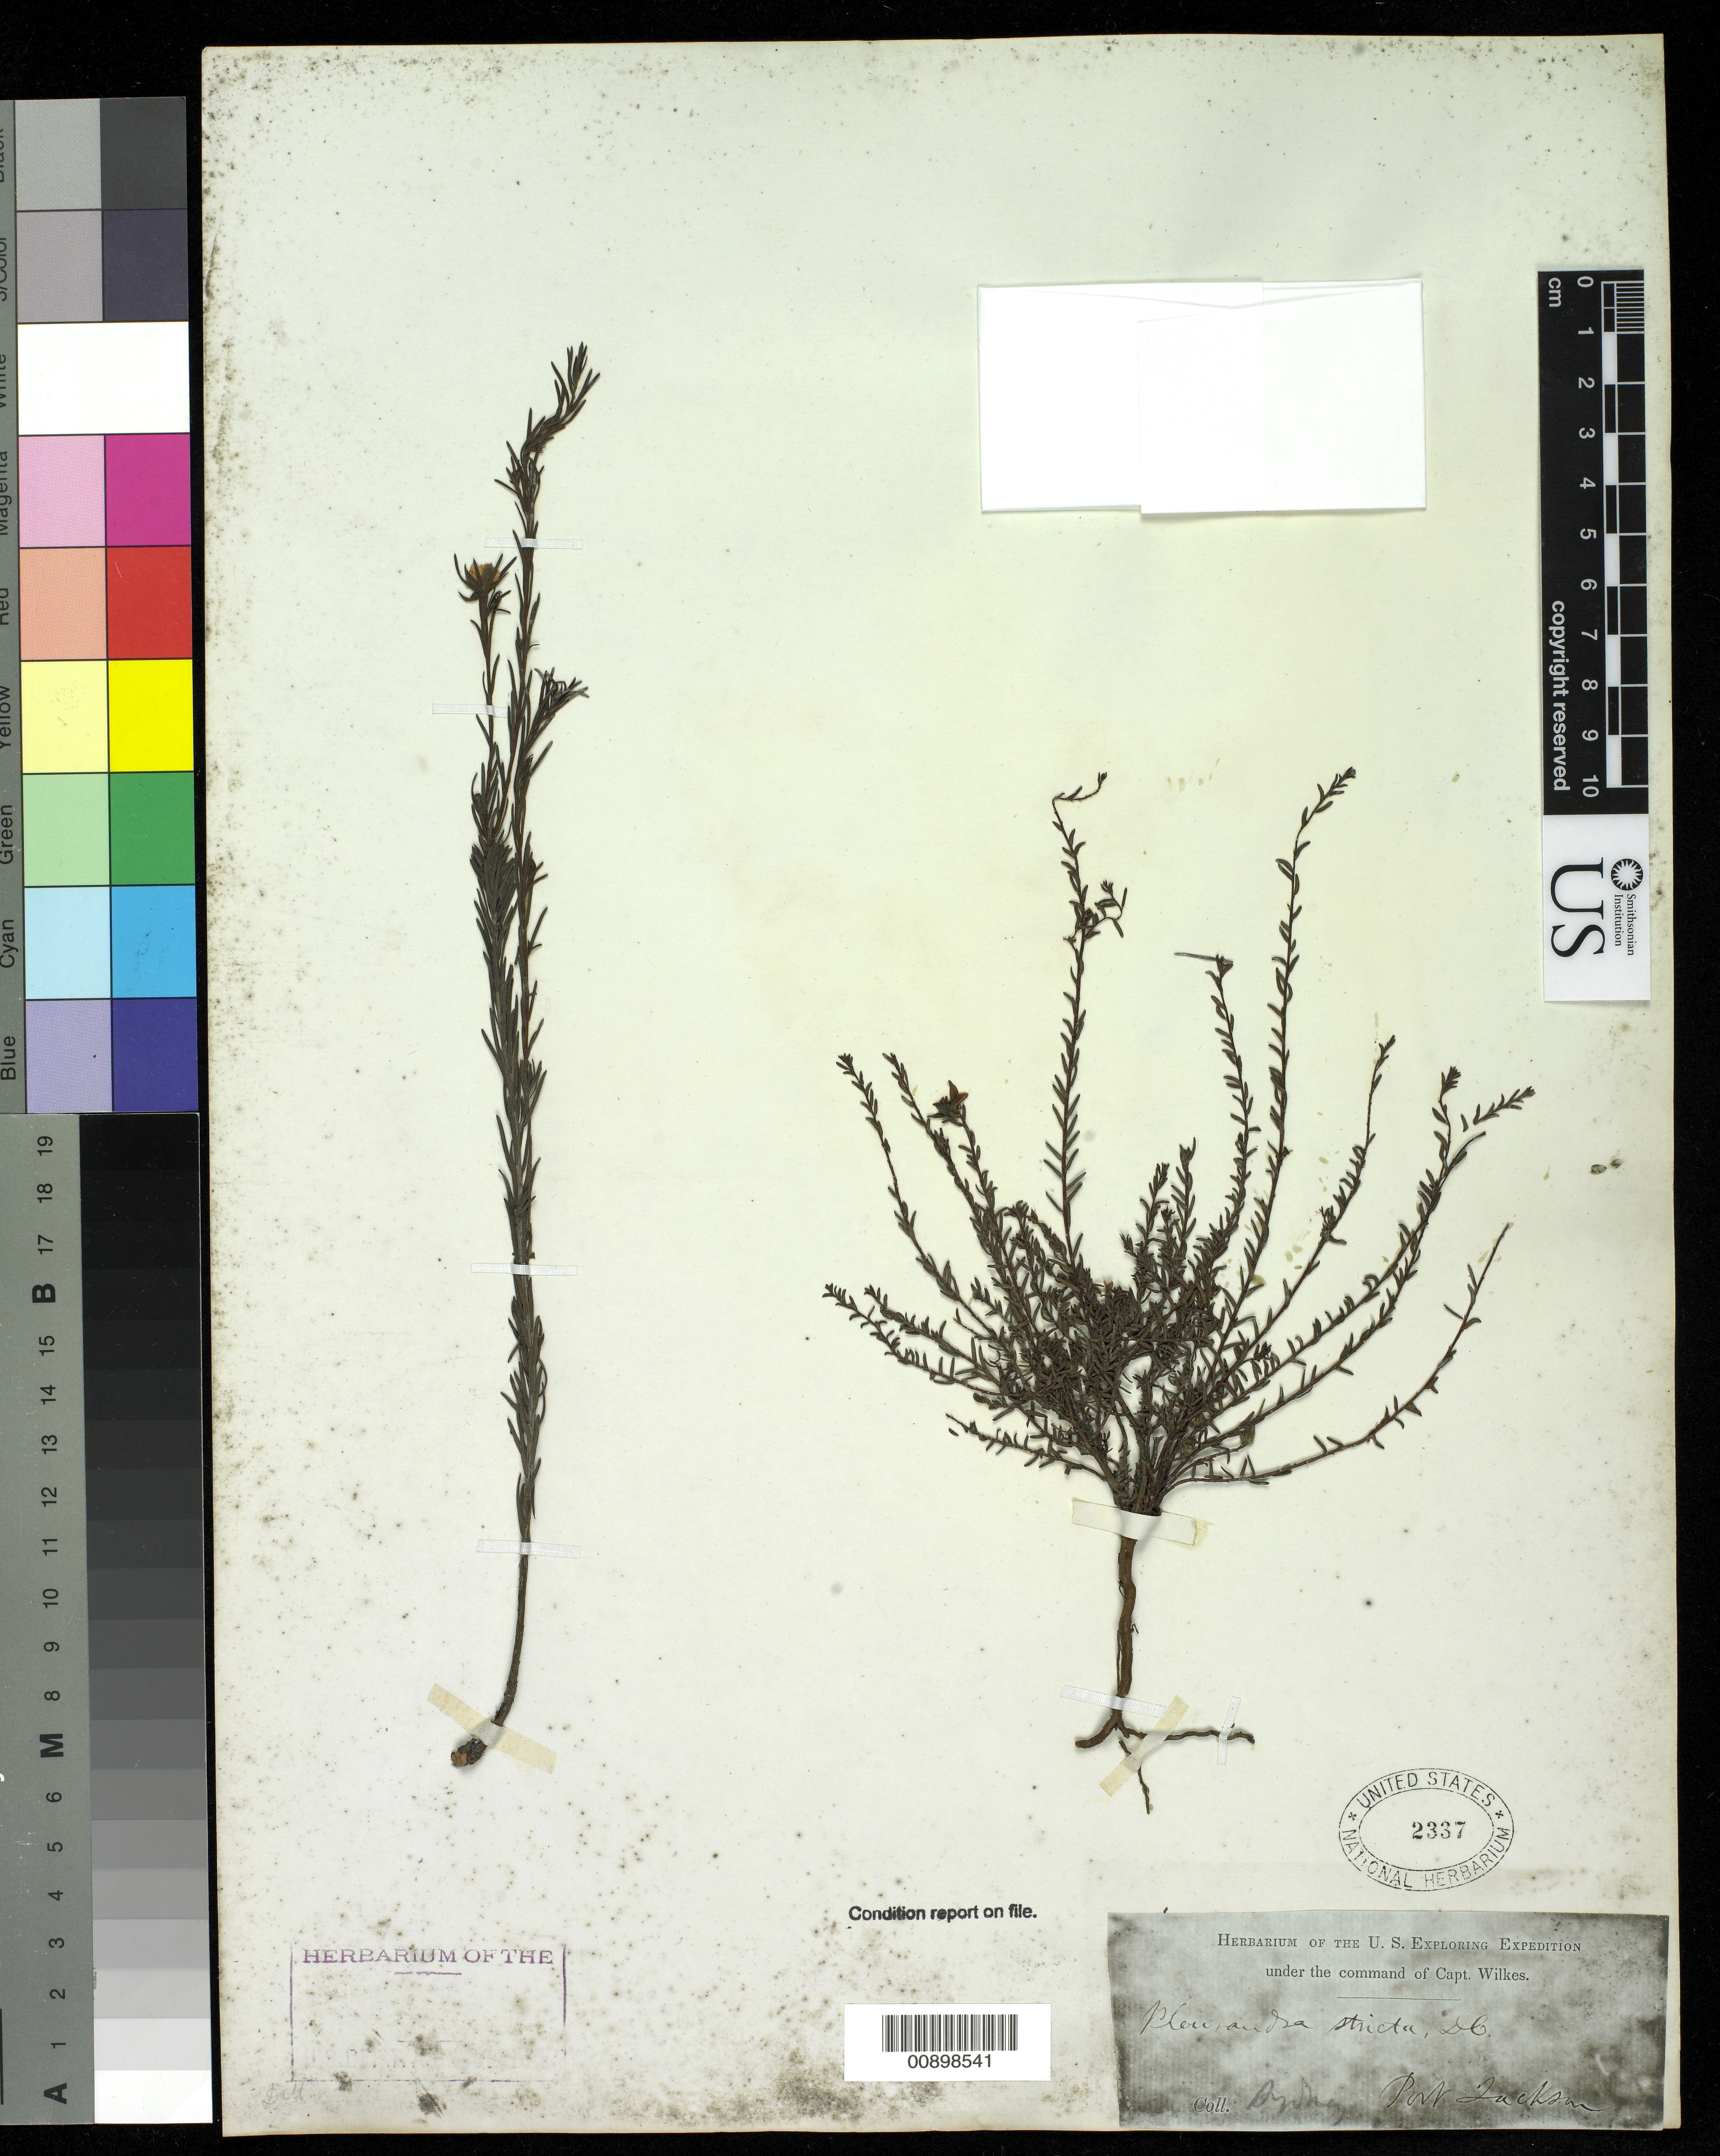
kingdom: Plantae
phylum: Tracheophyta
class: Magnoliopsida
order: Dilleniales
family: Dilleniaceae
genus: Hibbertia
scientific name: Hibbertia stricta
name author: R. Br. ex DC.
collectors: Wilkes Explor. Exped.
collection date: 1838/1842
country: Australia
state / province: New South Wales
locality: Sydney, Port Jackson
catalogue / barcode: US 2337